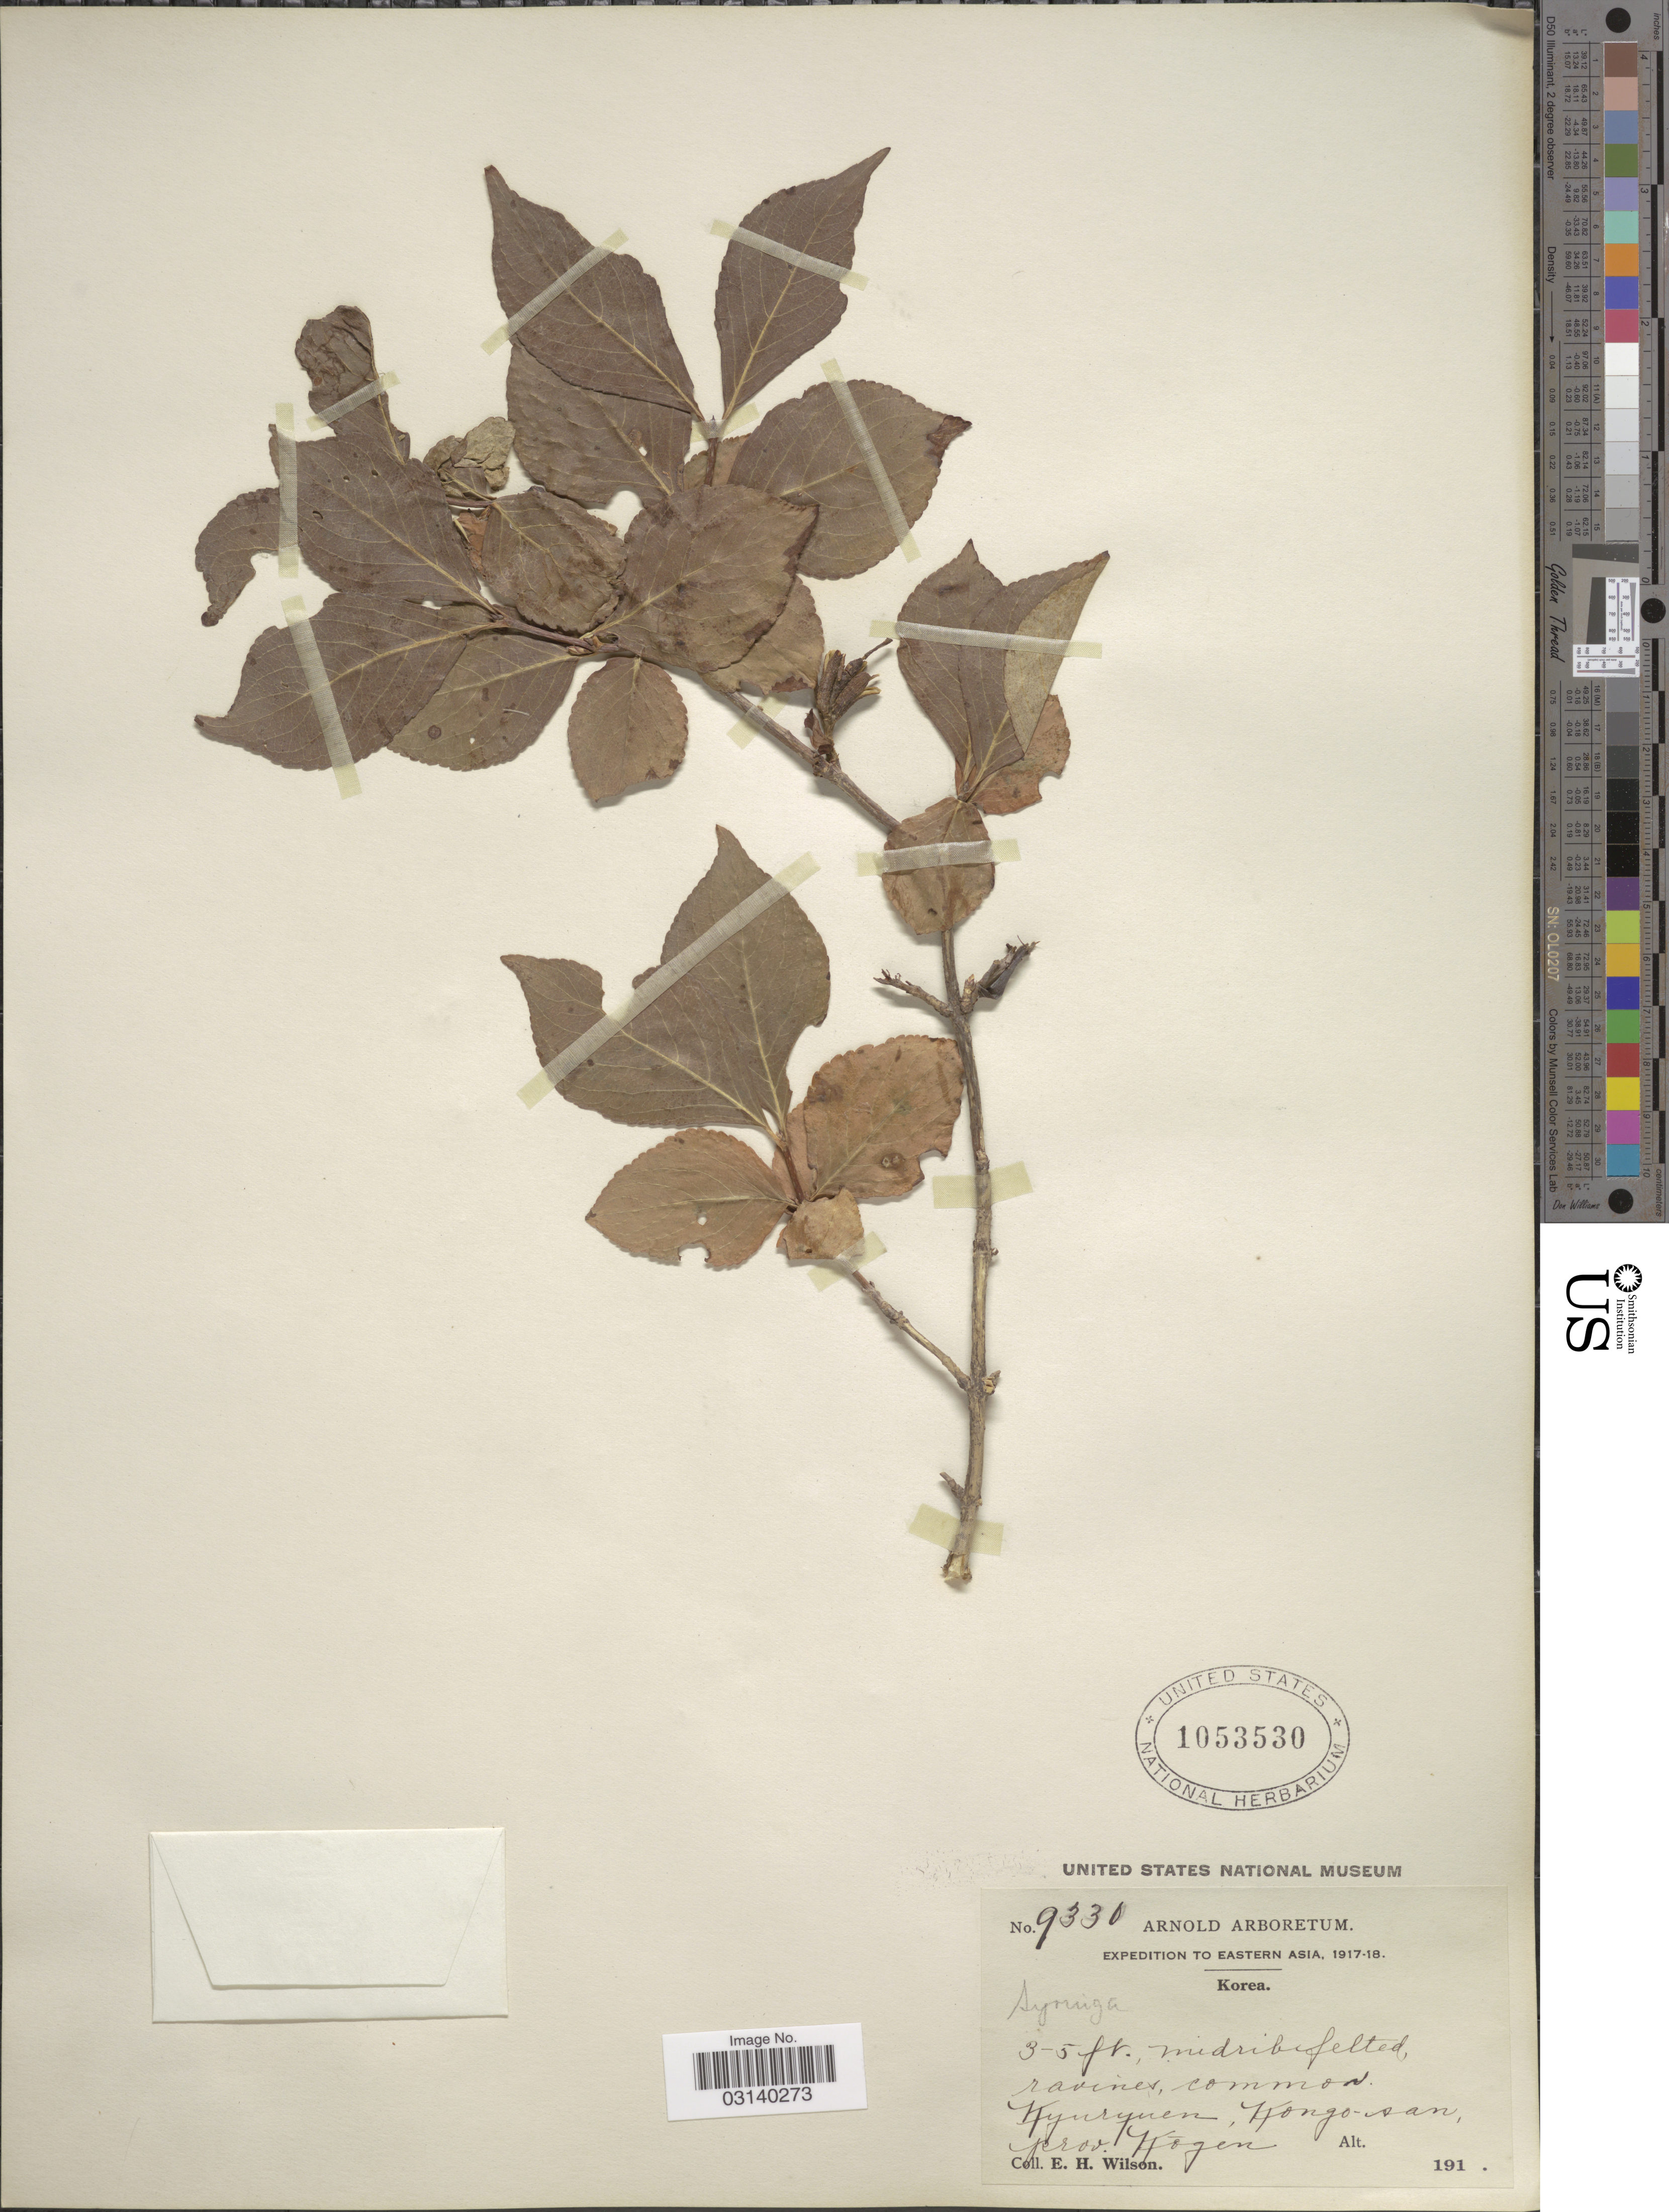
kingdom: Plantae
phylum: Tracheophyta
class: Magnoliopsida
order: Lamiales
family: Oleaceae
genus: Syringa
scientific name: Syringa sp.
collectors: E. Wilson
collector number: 9330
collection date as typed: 191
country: North Korea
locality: Eastern Asia. Kyuryuen, Kongo-san, prov. Kogen.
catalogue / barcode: US 1053530